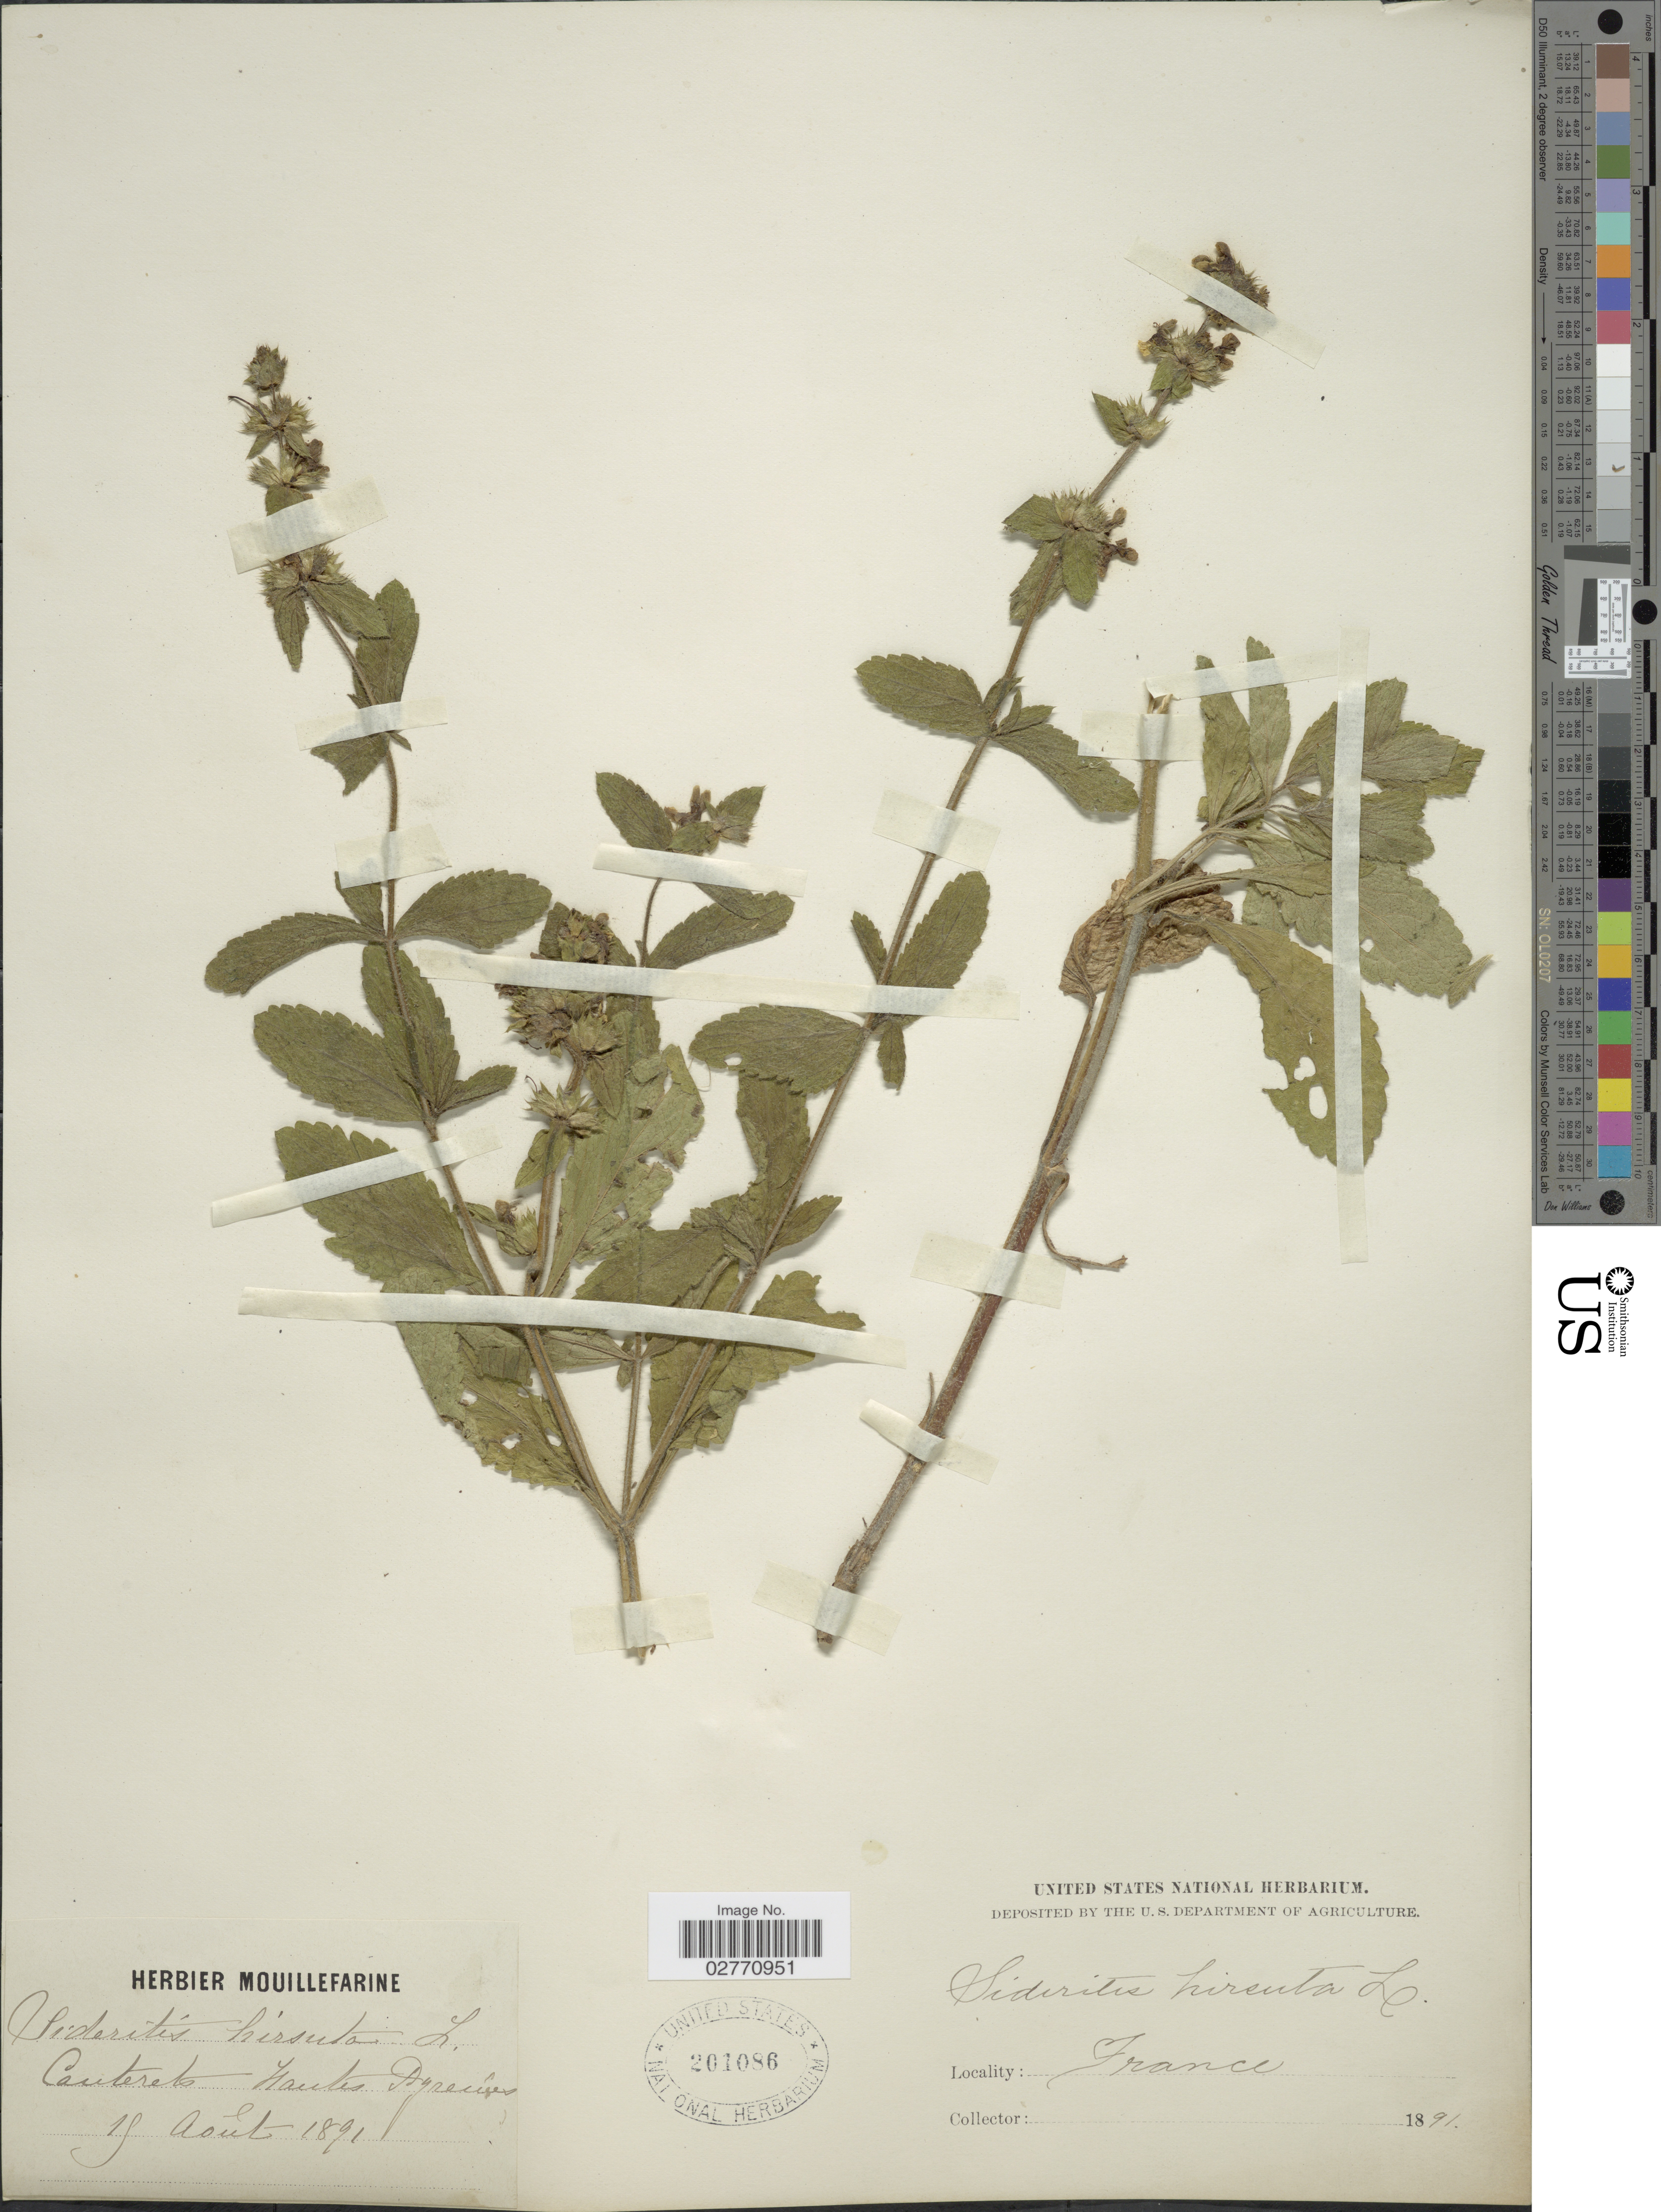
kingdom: Plantae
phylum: Tracheophyta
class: Magnoliopsida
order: Lamiales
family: Lamiaceae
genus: Sideritis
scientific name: Sideritis hirsuta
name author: L.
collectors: ex herb. Mouillefarine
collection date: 1891-08-19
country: France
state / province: Occitanie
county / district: Hautes-Pyrénées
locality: Cautereb Hautes Pyrénées.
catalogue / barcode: US 201086